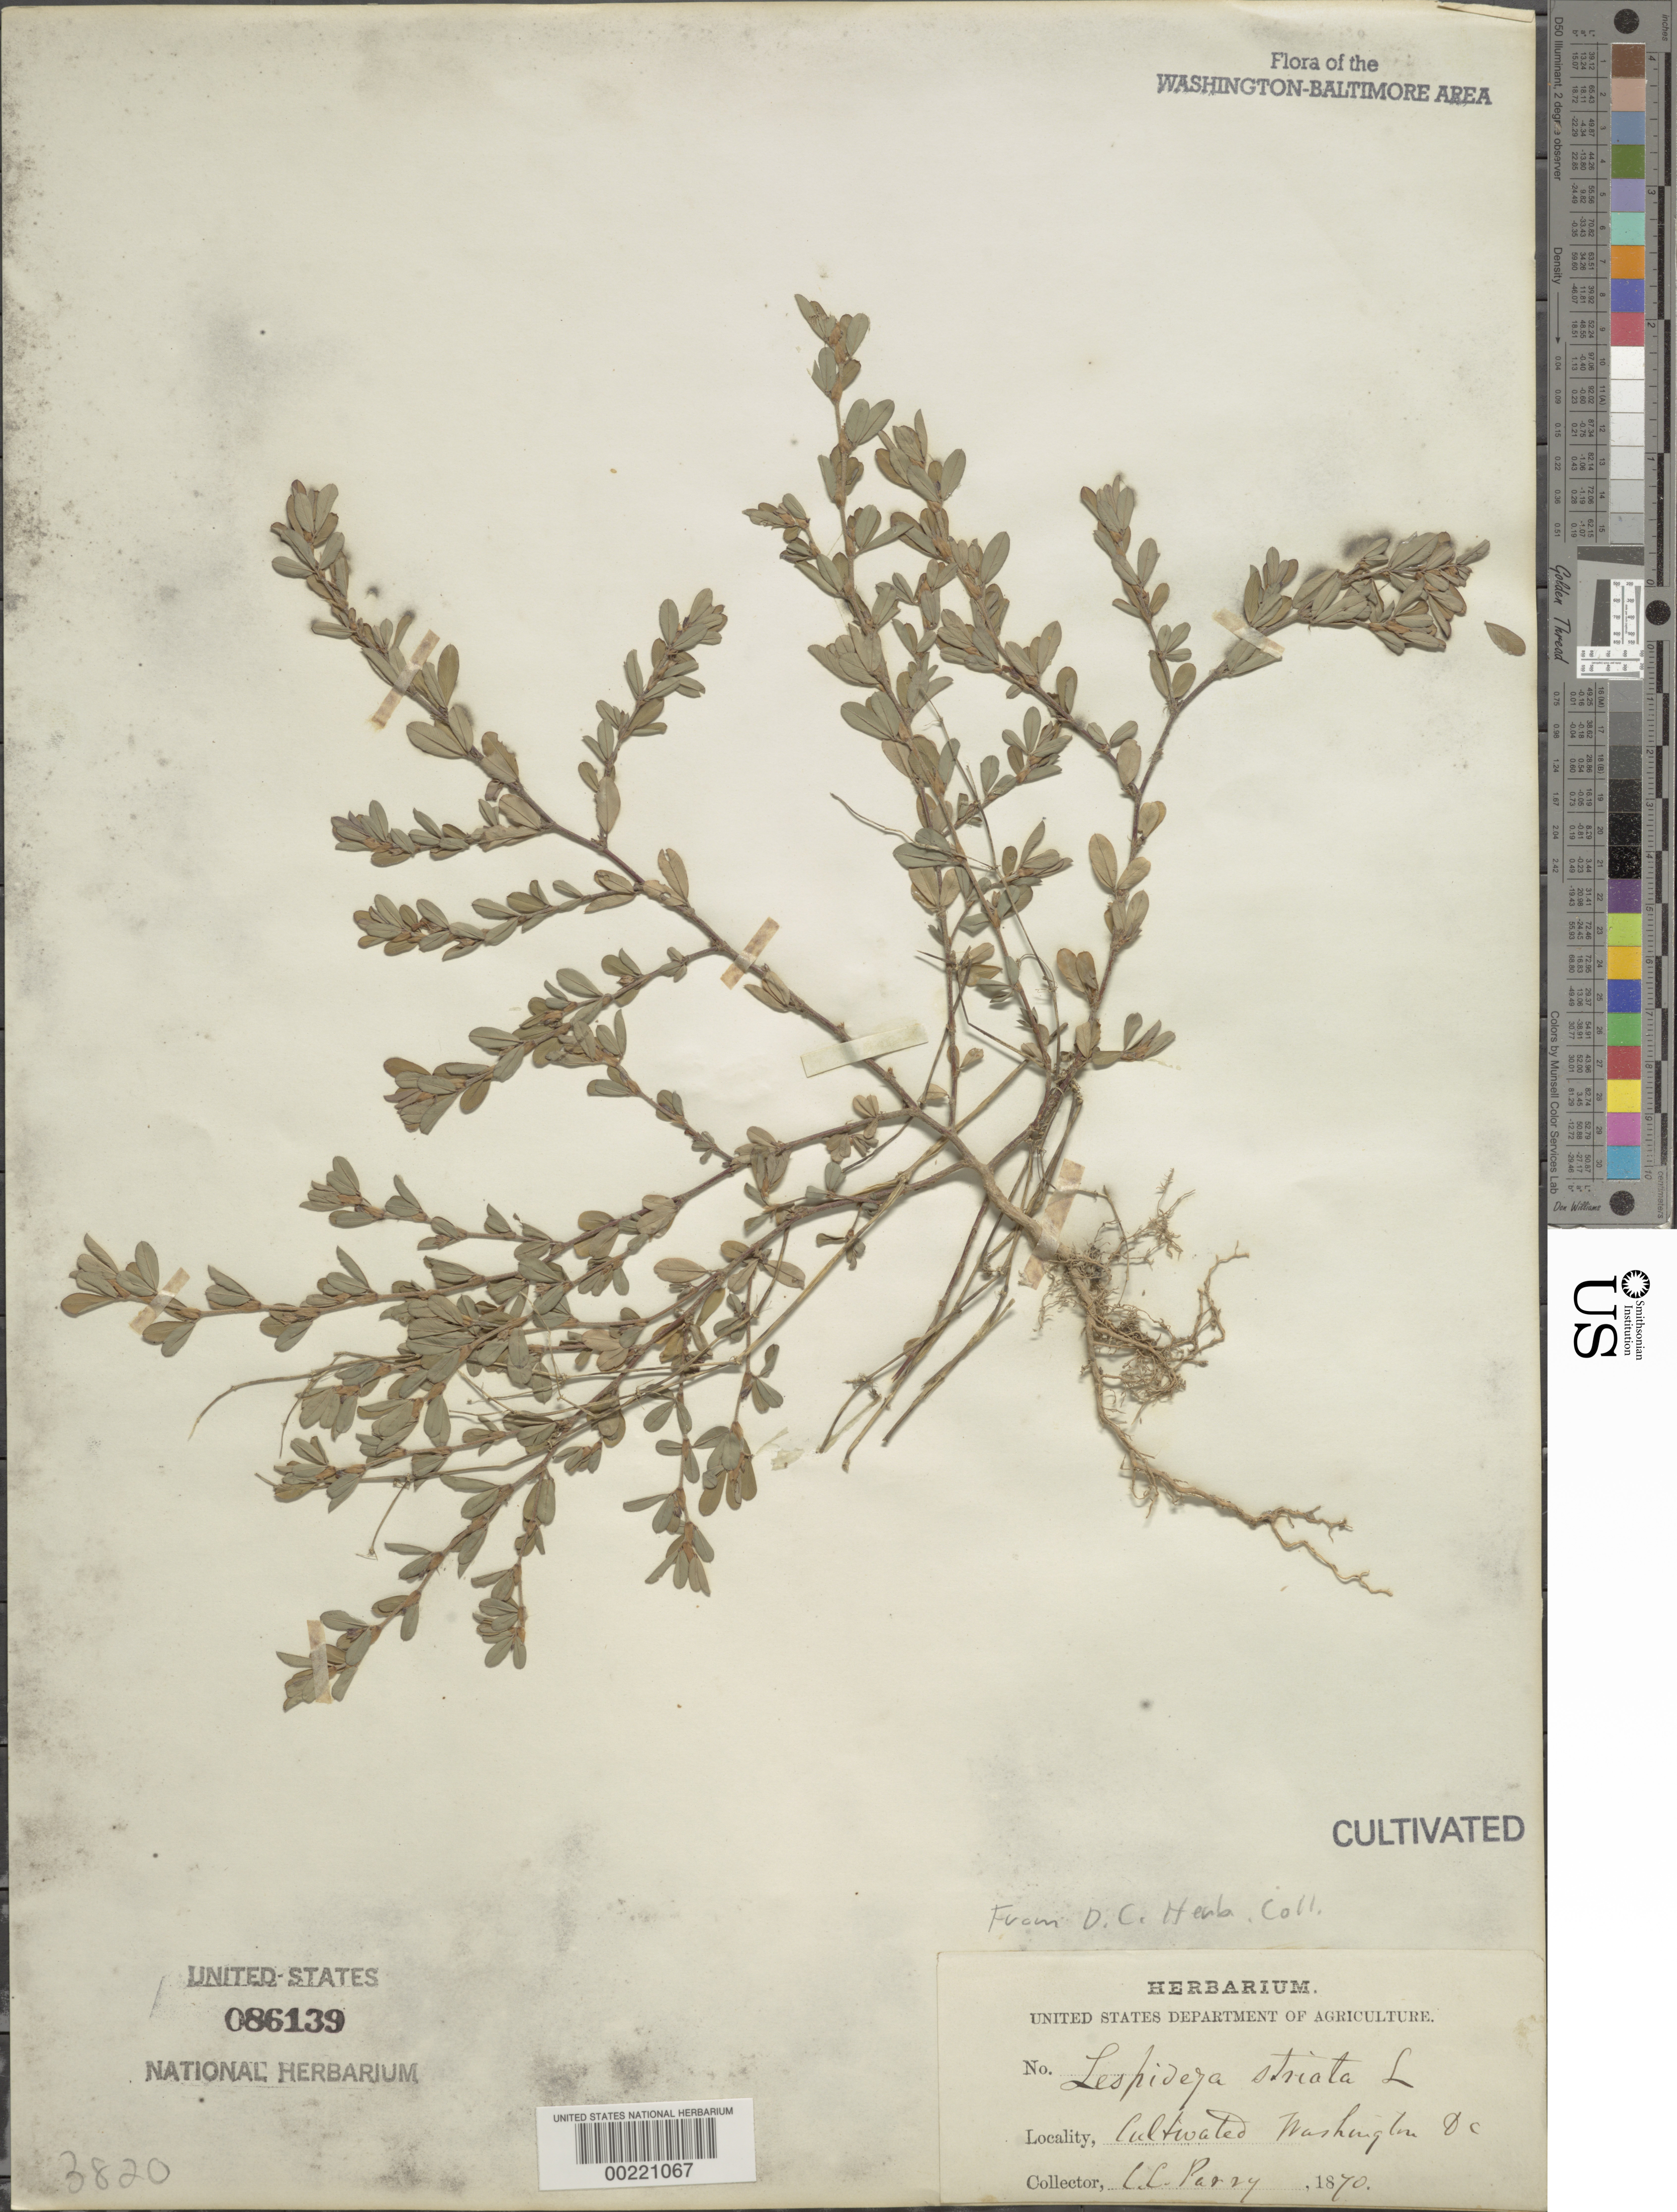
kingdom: Plantae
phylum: Tracheophyta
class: Magnoliopsida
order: Fabales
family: Fabaceae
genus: Kummerowia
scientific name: Kummerowia striata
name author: (Thunb.) Schindl.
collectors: A. Crozier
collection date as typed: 1870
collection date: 1870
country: United States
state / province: District of Columbia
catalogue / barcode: US 86139